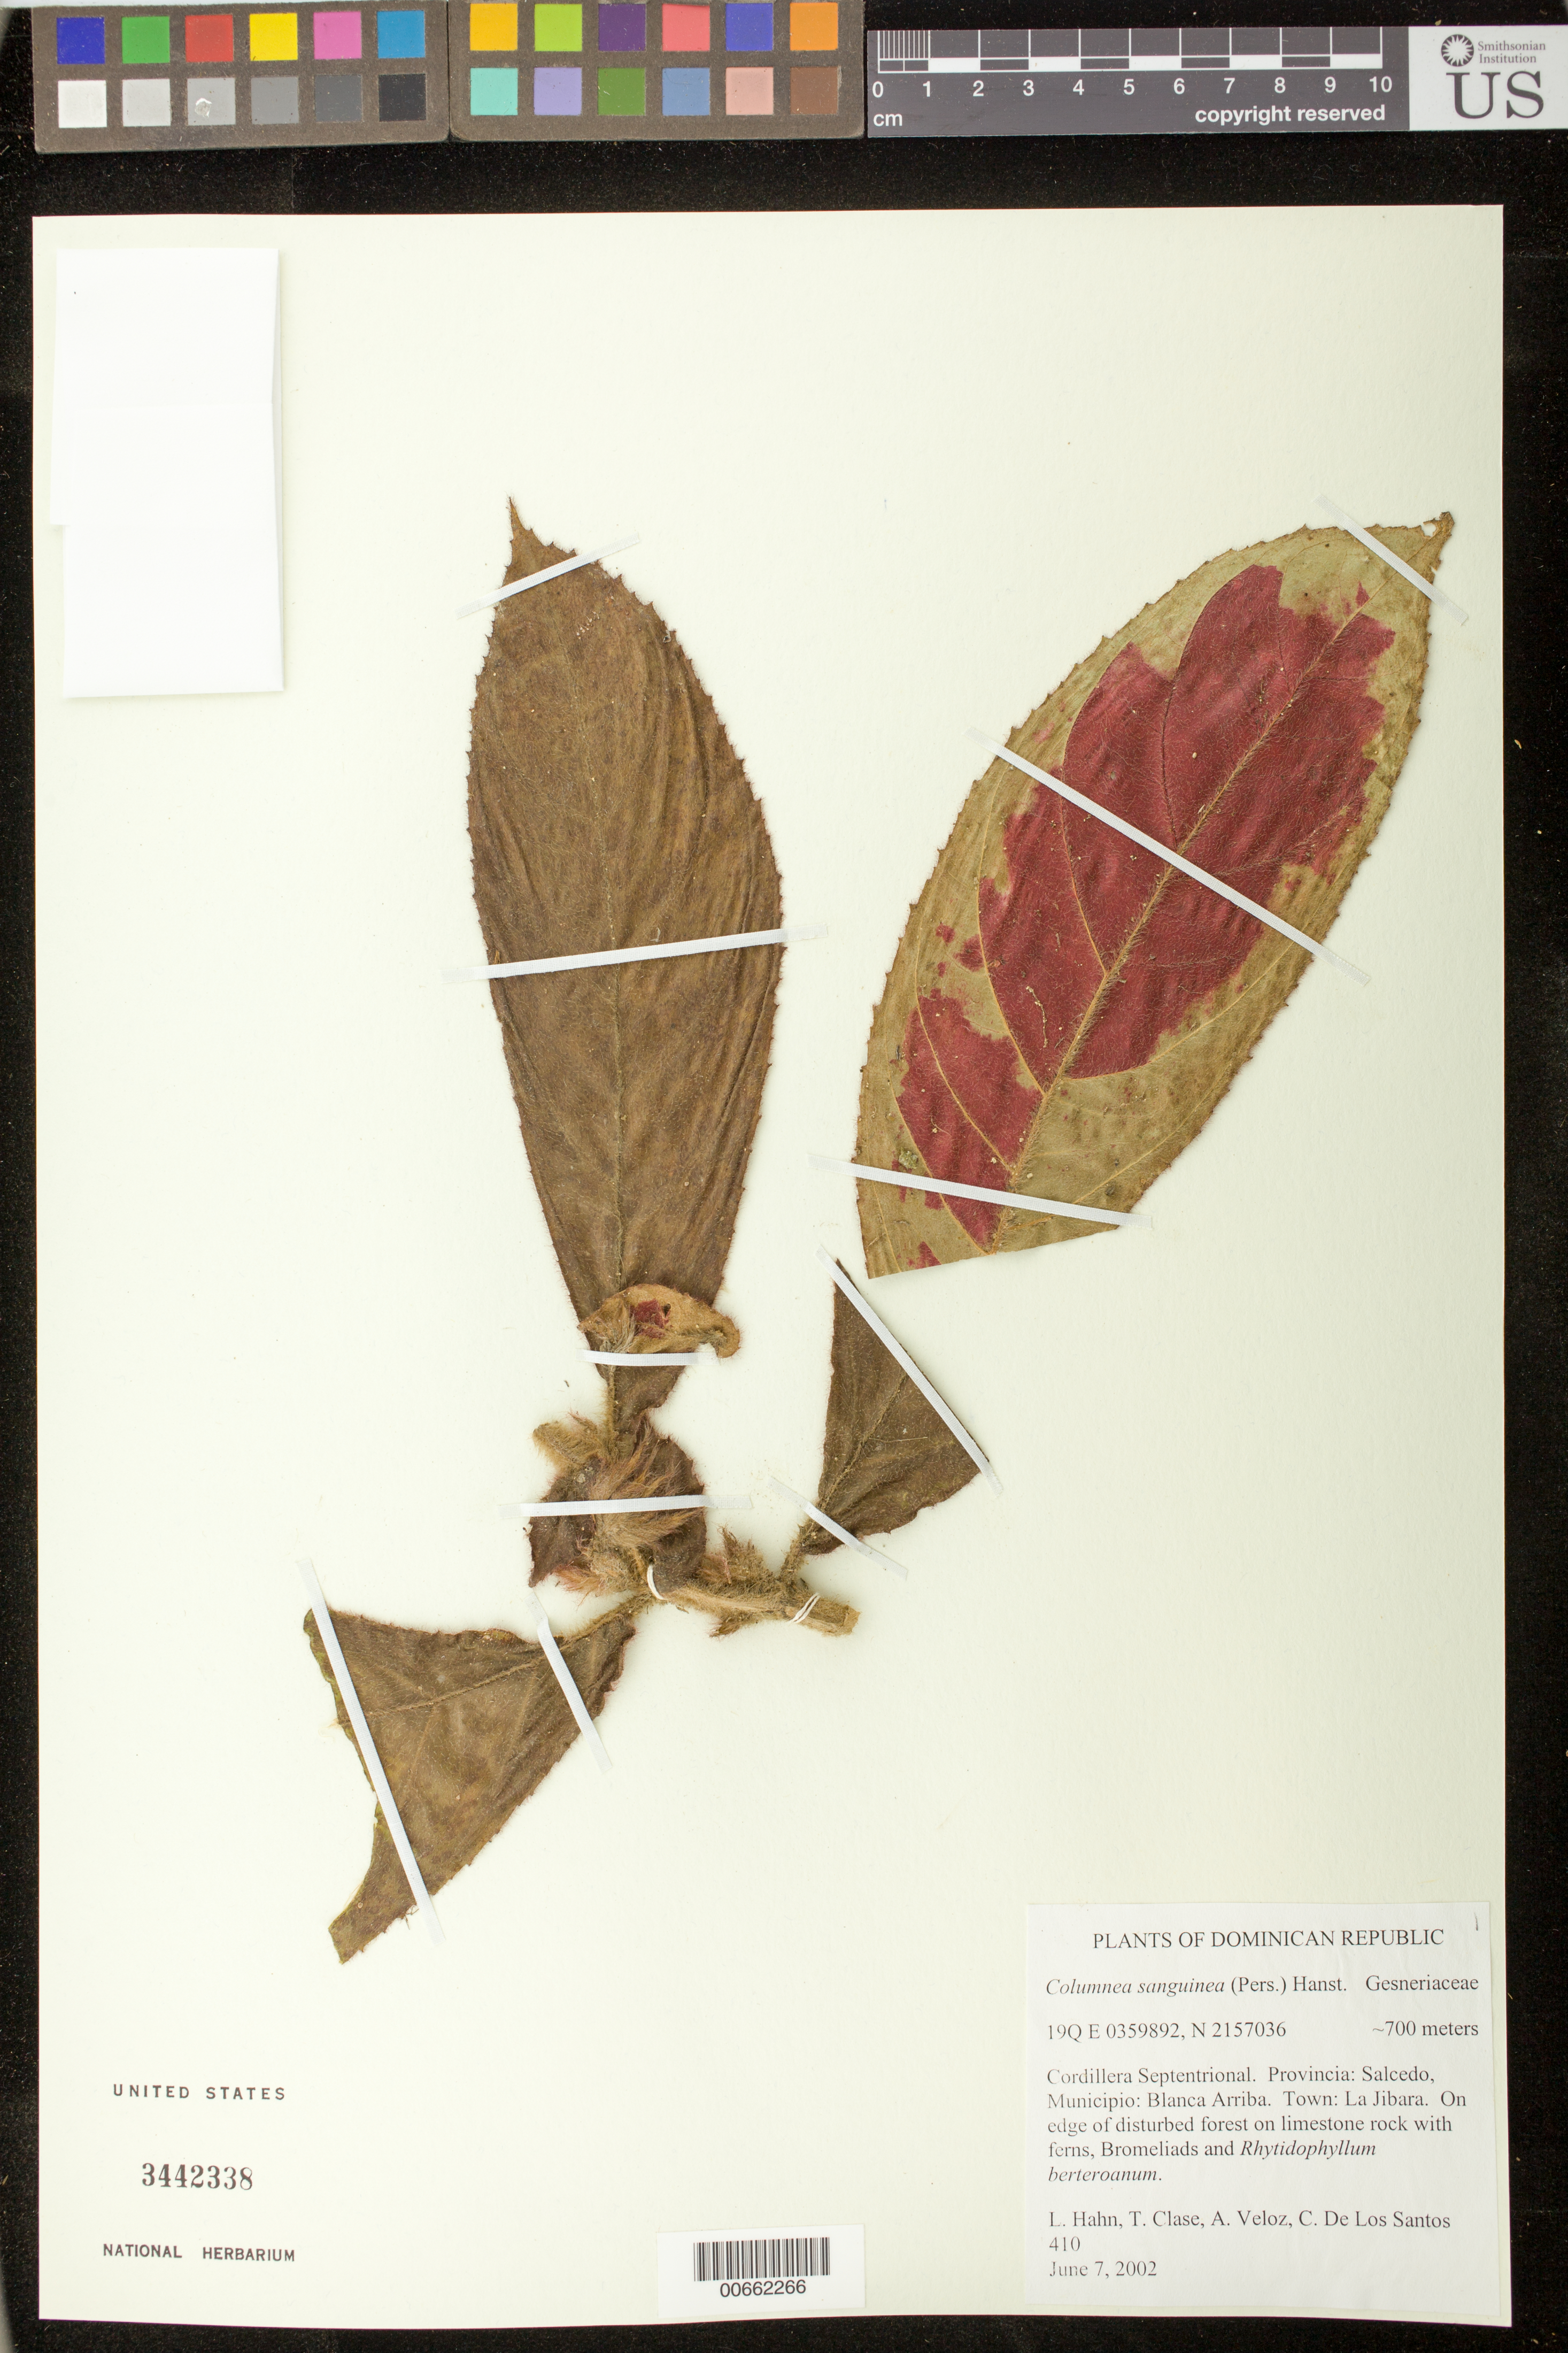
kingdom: Plantae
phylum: Tracheophyta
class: Magnoliopsida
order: Lamiales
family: Gesneriaceae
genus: Columnea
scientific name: Columnea sanguinea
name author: (Pers.) Hanst.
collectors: L. Hahn, T. Clase, A. Veloz & C. De Los Santos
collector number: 410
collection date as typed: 07 Jun 2002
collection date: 2002-06-07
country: Dominican Republic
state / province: Hermanas Mirabal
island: Hispaniola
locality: Cordillera Septentrional. Provincia: Salcedo, Municipio: Blanca Arriba. Town: La Jibara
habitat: On edge of disturbed forest on limestone rock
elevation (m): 700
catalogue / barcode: US 3442338